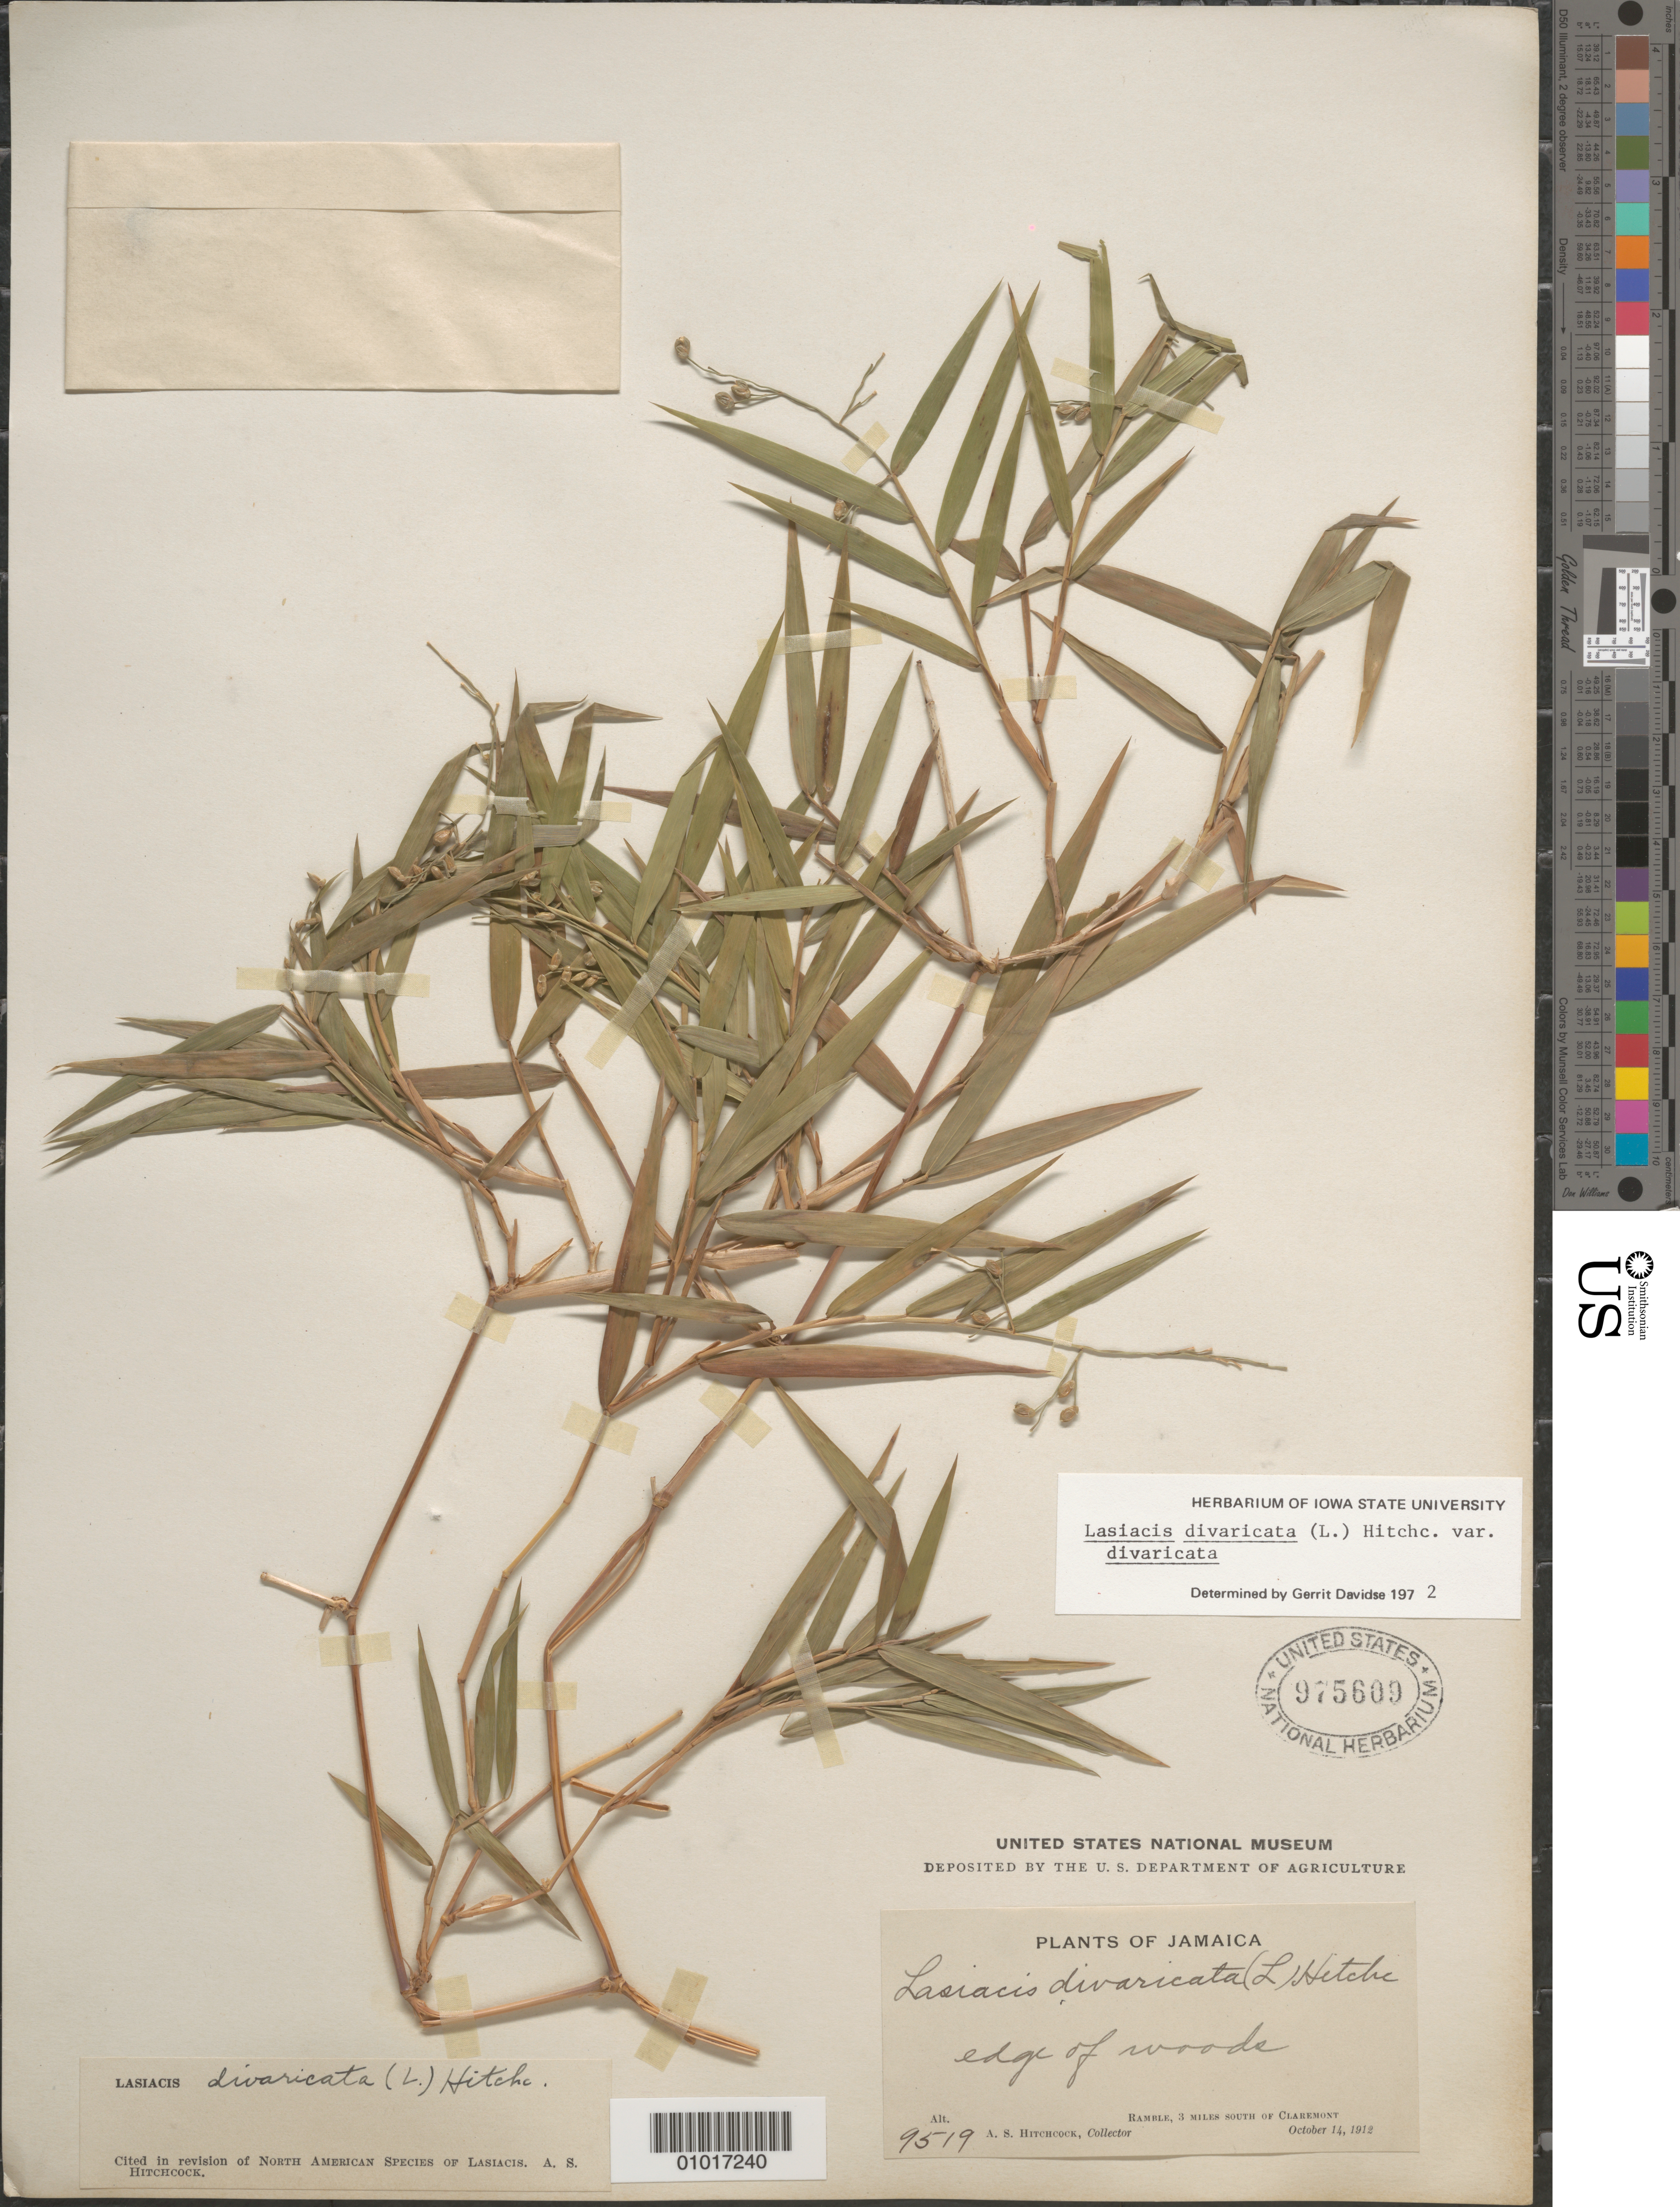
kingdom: Plantae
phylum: Tracheophyta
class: Liliopsida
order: Poales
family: Poaceae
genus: Lasiacis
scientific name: Lasiacis divaricata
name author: (L.) Hitchc.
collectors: A. S. Hitchcock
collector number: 9519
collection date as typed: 14 Oct 1912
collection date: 1912-10-14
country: Jamaica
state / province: Saint Ann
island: Jamaica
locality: Ramble, 3 miles south of Claremont, edge of woods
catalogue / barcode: US 975609